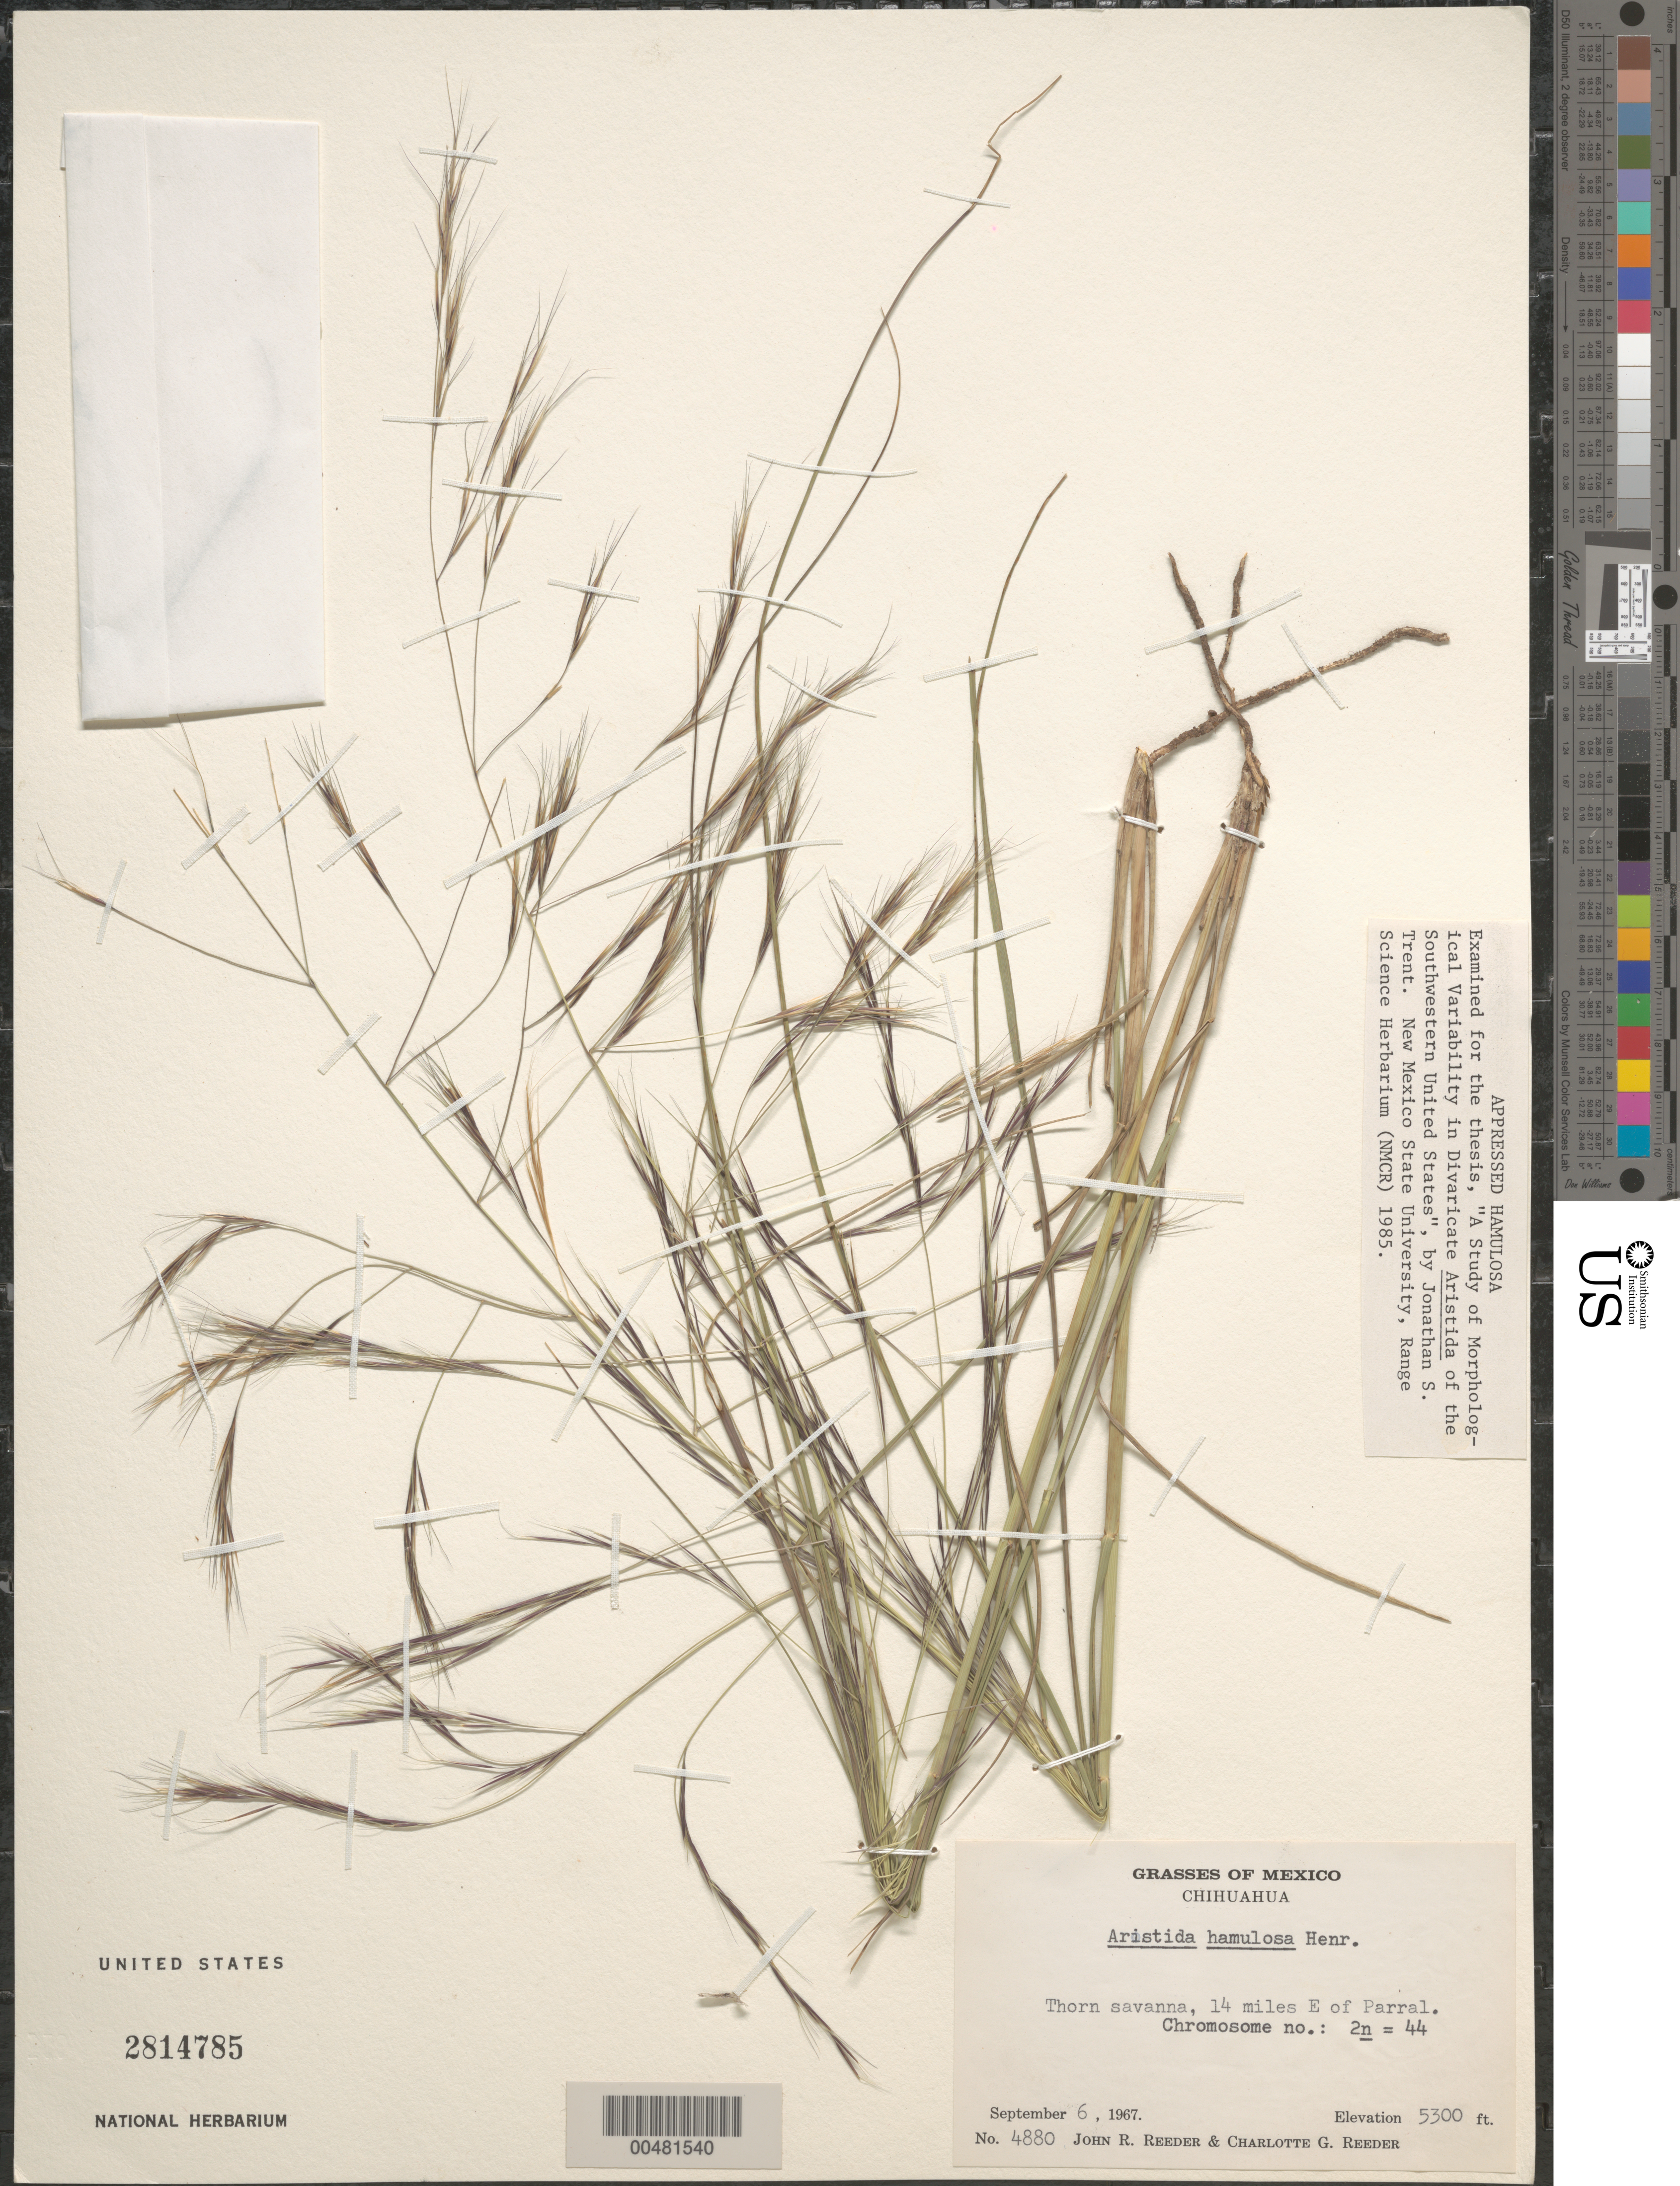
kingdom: Plantae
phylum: Tracheophyta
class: Liliopsida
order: Poales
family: Poaceae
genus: Aristida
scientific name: Aristida hamulosa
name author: Henr.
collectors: J. R. Reeder & C. G. Reeder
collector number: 4880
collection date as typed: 6 Sep 1967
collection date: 1967-09-06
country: Mexico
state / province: Chihuahua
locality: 14 mi E of Parral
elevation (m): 1615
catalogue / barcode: US 2814785